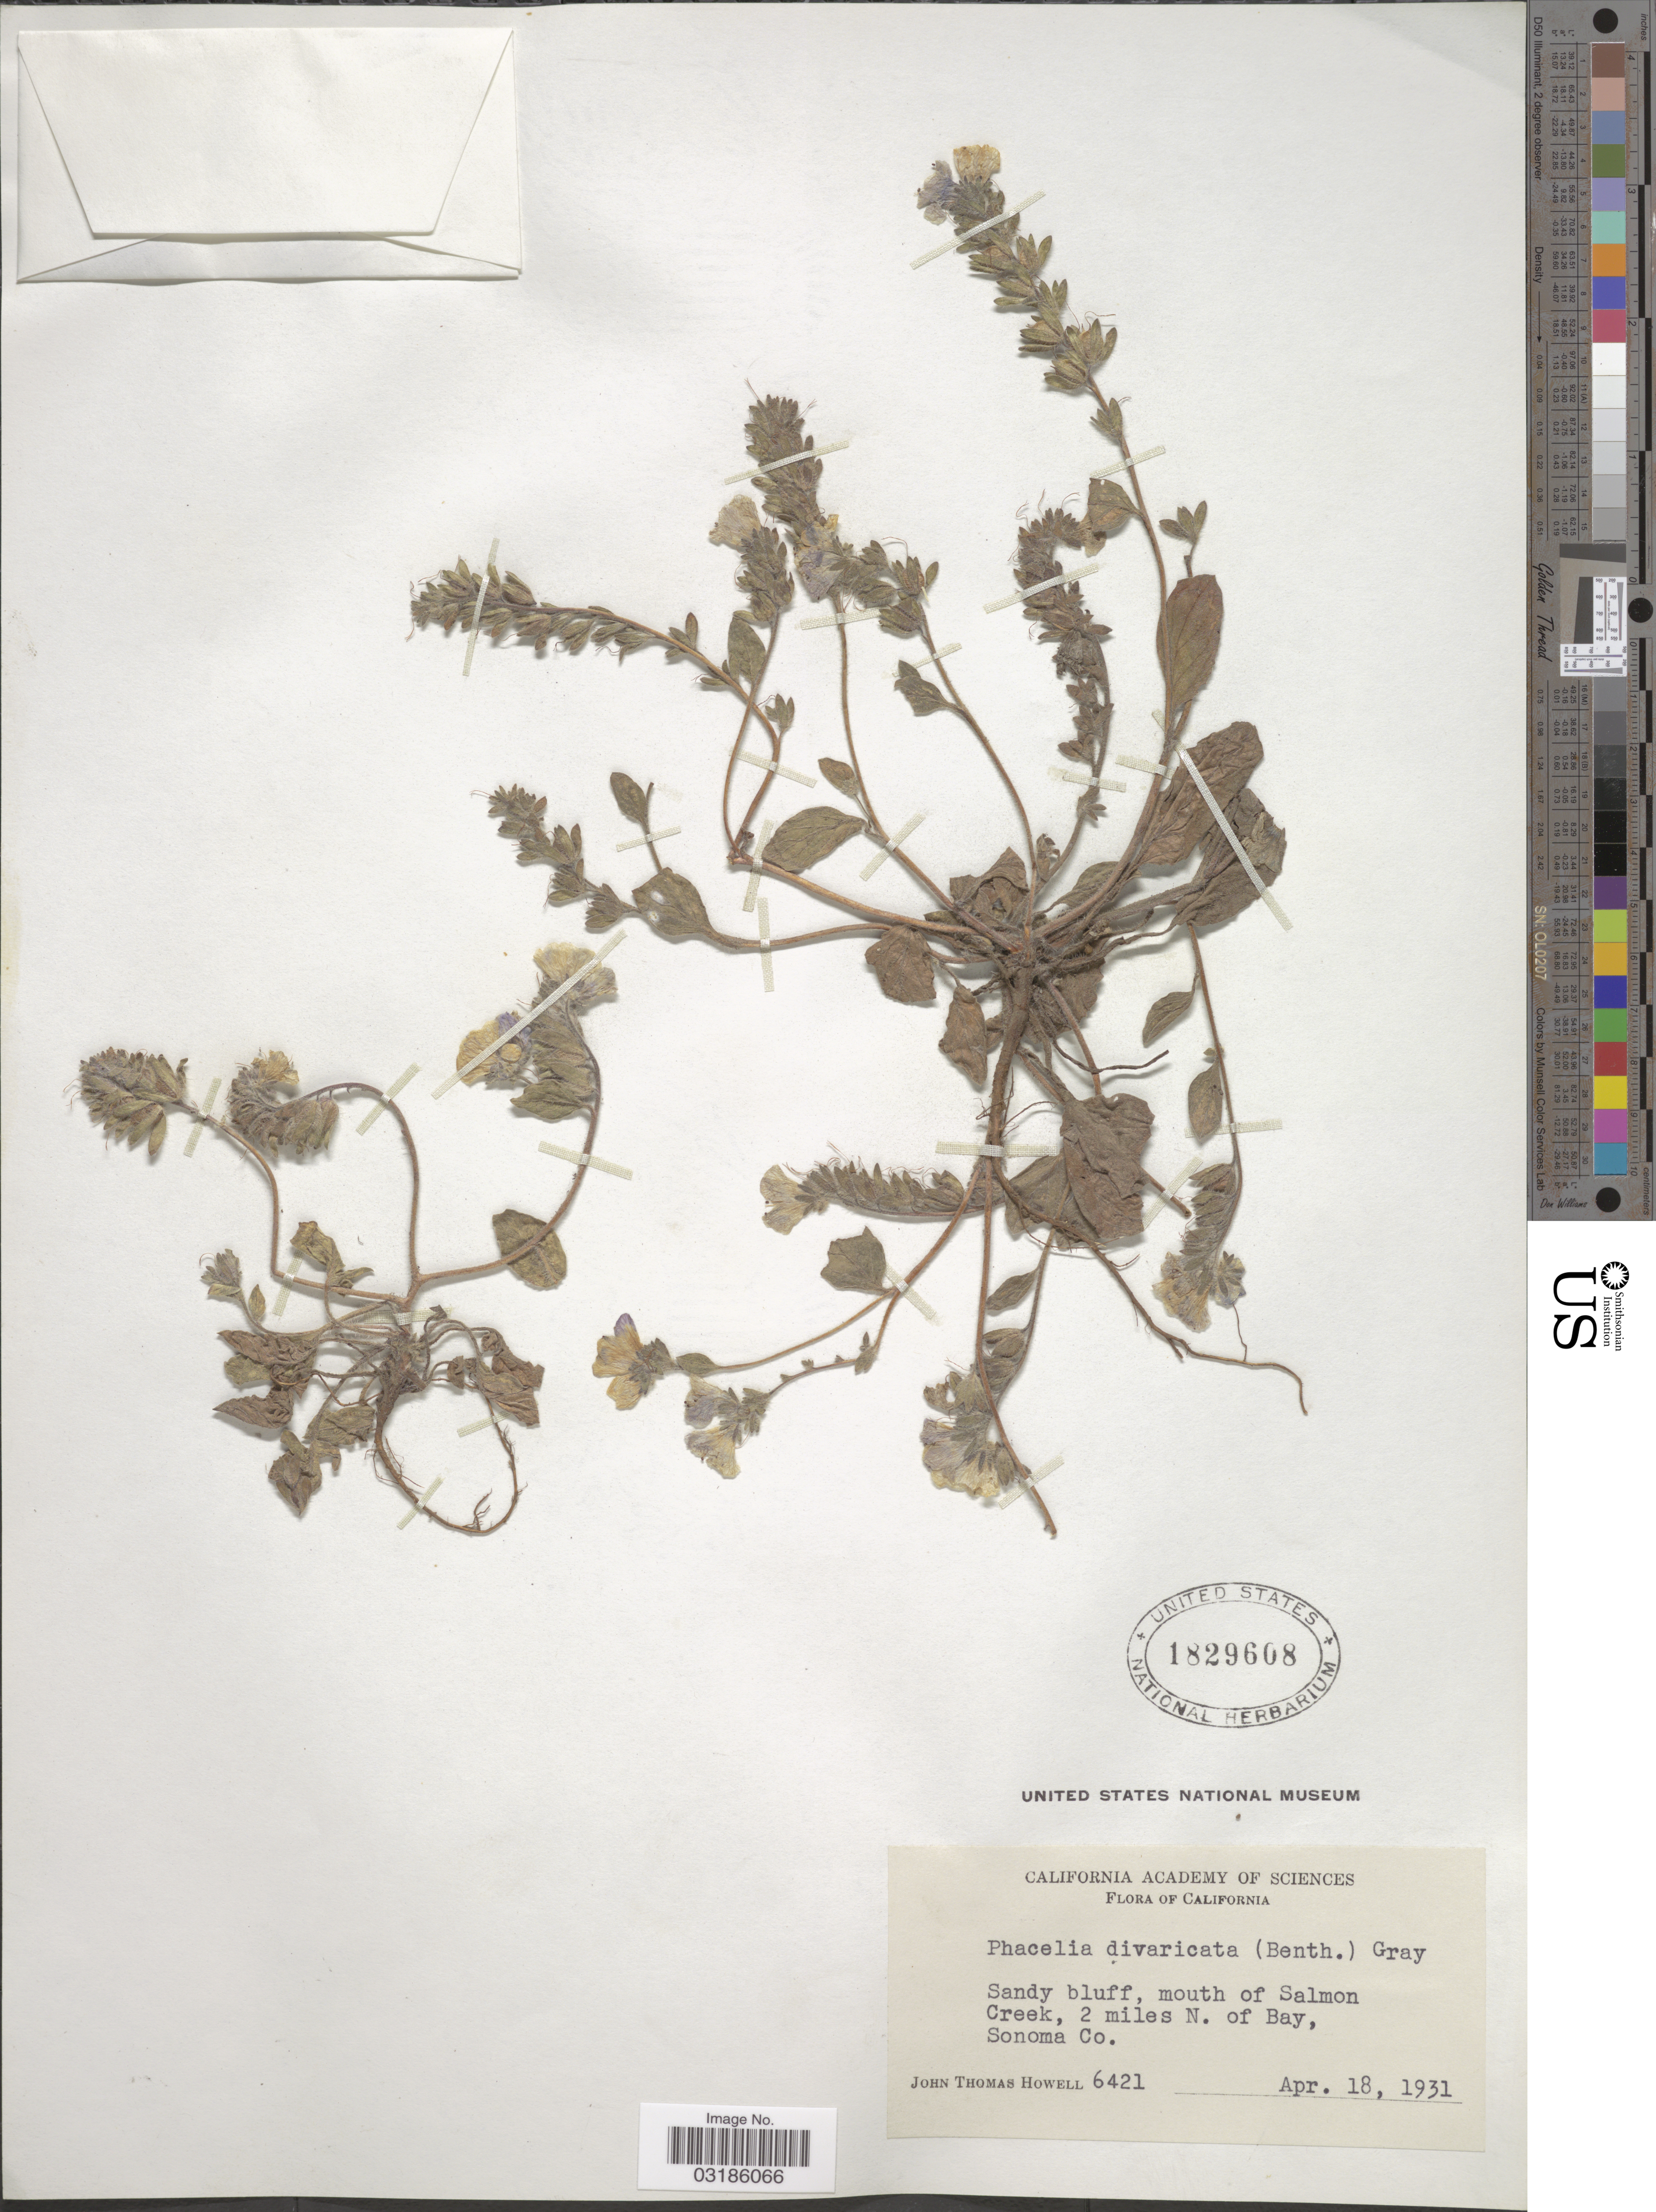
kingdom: Plantae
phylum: Tracheophyta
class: Magnoliopsida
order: Boraginales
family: Hydrophyllaceae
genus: Phacelia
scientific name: Phacelia divaricata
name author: (Benth.) A. Gray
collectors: J. T. Howell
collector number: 6421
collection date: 1931-04-18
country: United States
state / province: California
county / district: Sonoma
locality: Sandy bluff, mouth of Salmon Creek, 2 miles N. of Bay, Sonoma Co.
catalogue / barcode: US 1829608